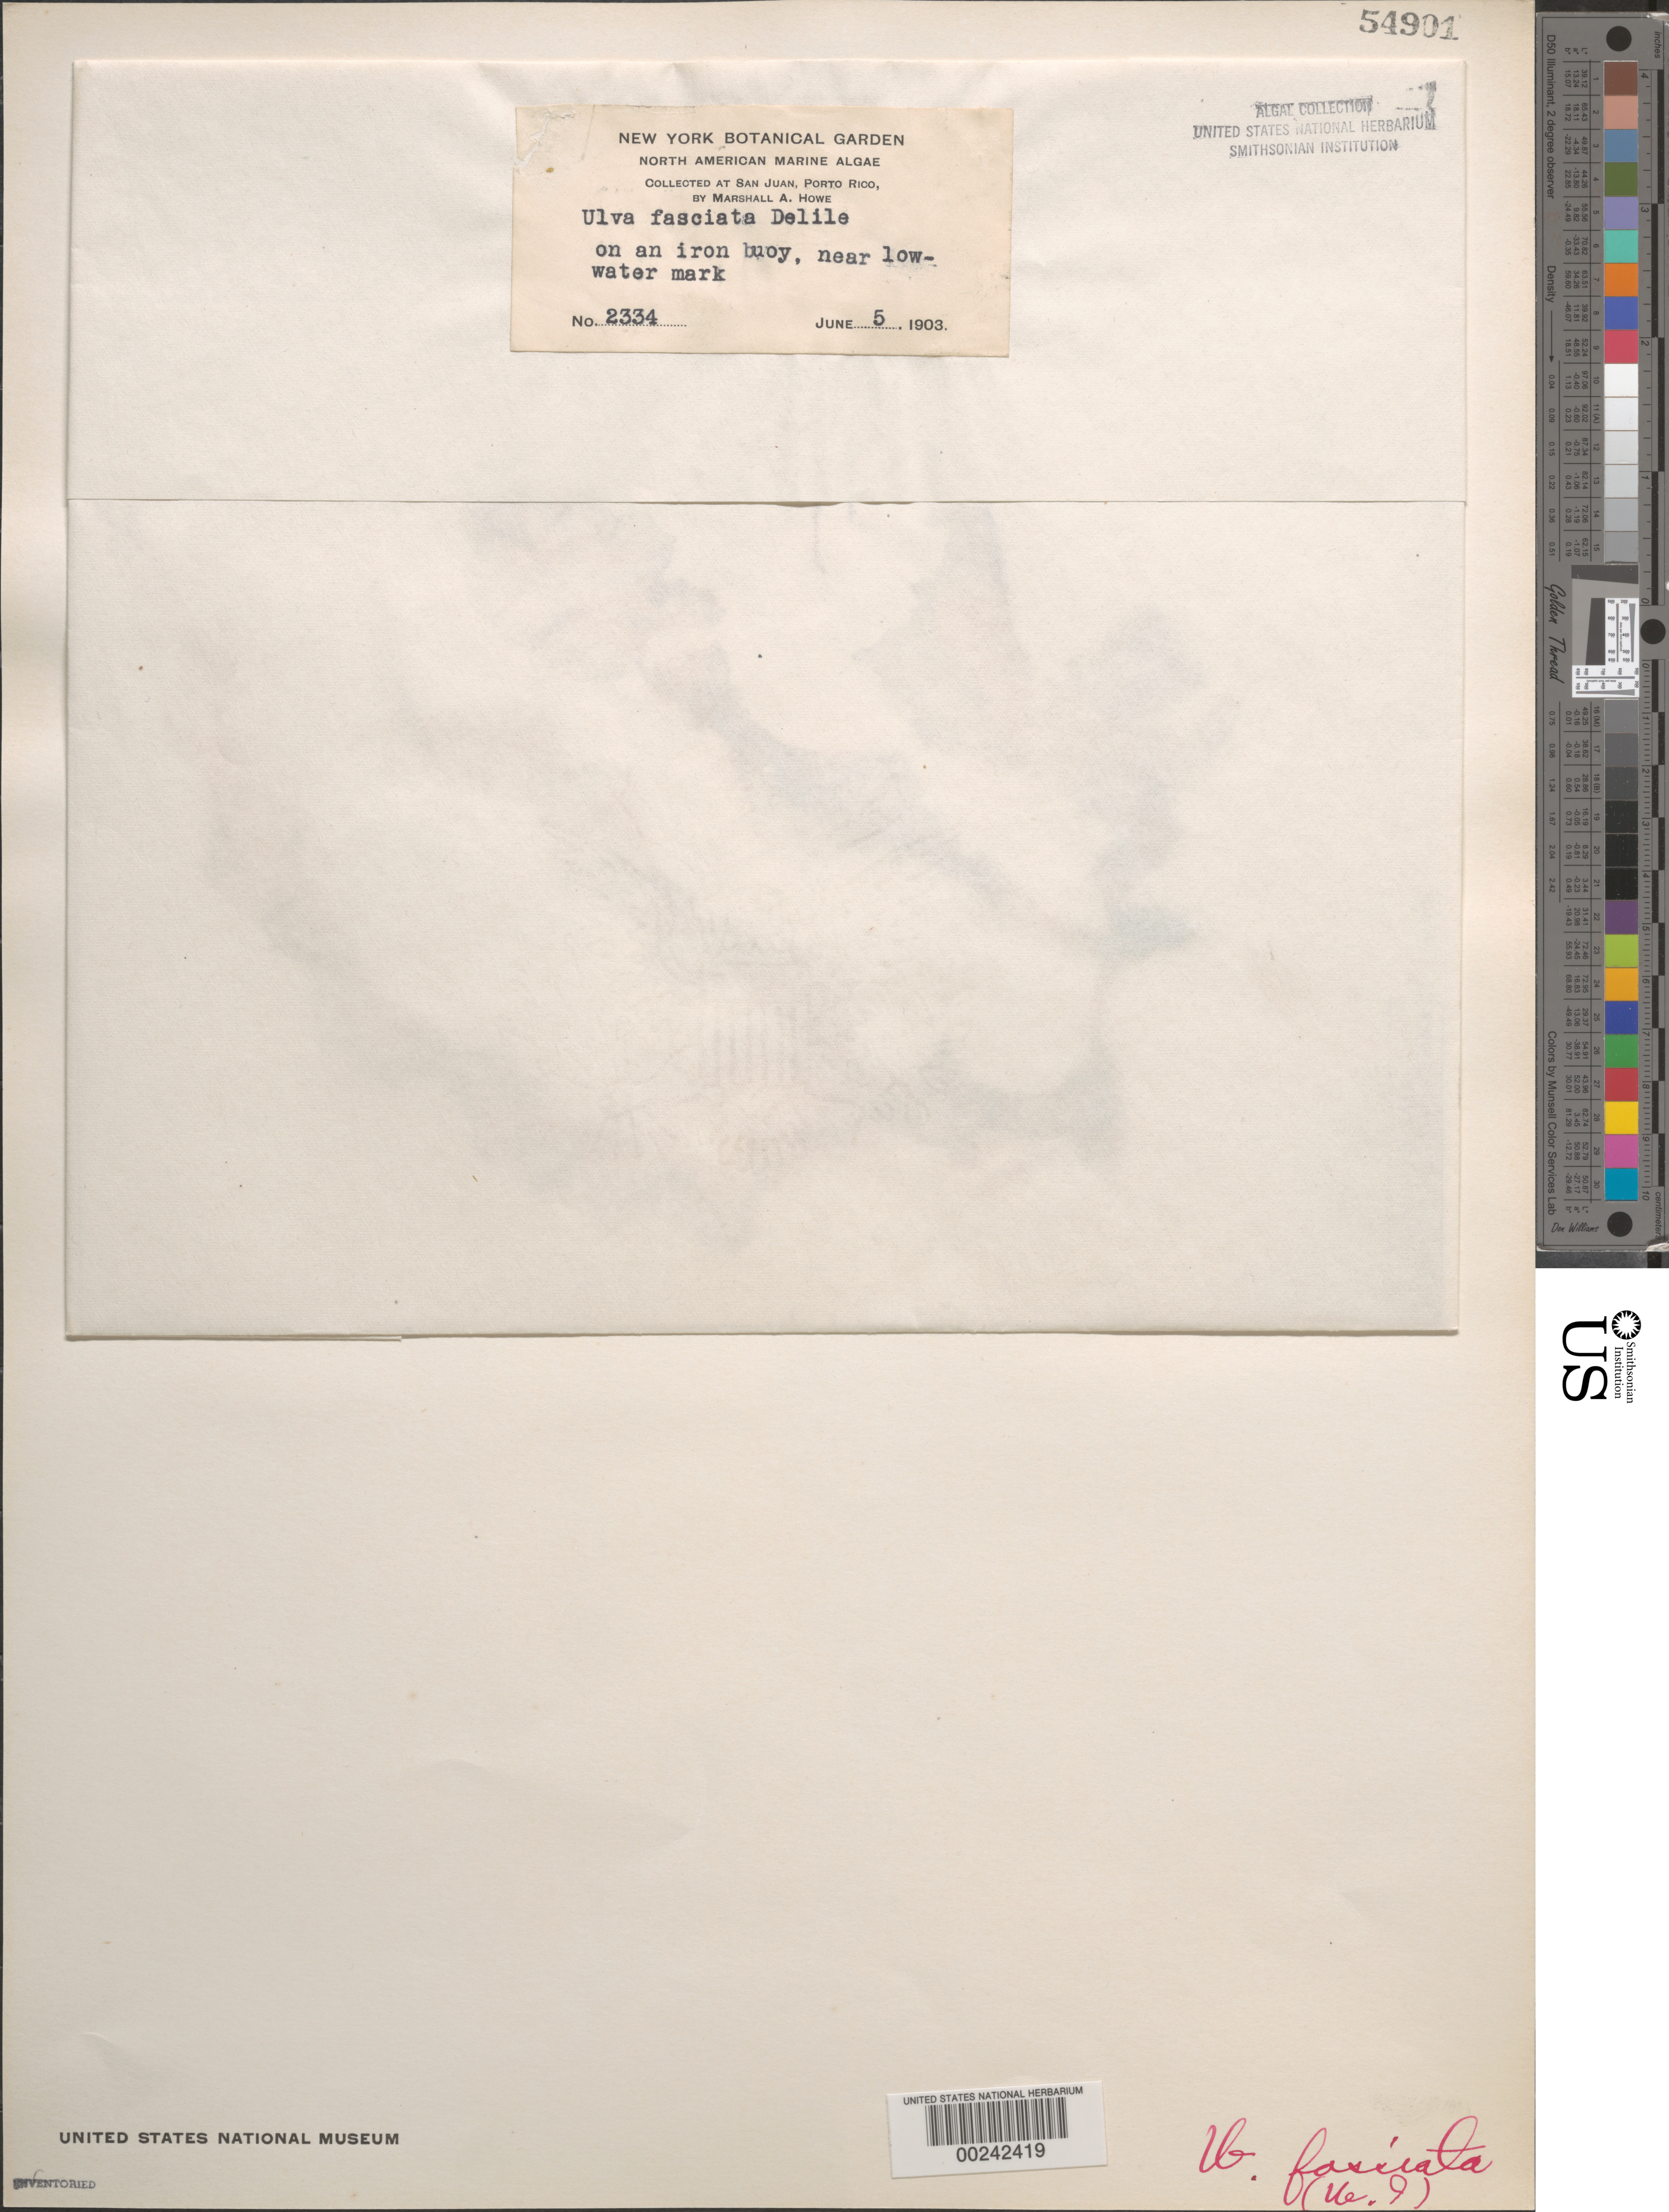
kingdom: Plantae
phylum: Chlorophyta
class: Ulvophyceae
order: Ulvales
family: Ulvaceae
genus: Ulva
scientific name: Ulva lactuca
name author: L.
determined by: Algae name updating Project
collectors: M. A. Howe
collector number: MAH 2334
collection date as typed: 05 Jun 1903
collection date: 1903-06-05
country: Puerto Rico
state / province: San Juan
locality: San juan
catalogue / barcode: US 54901